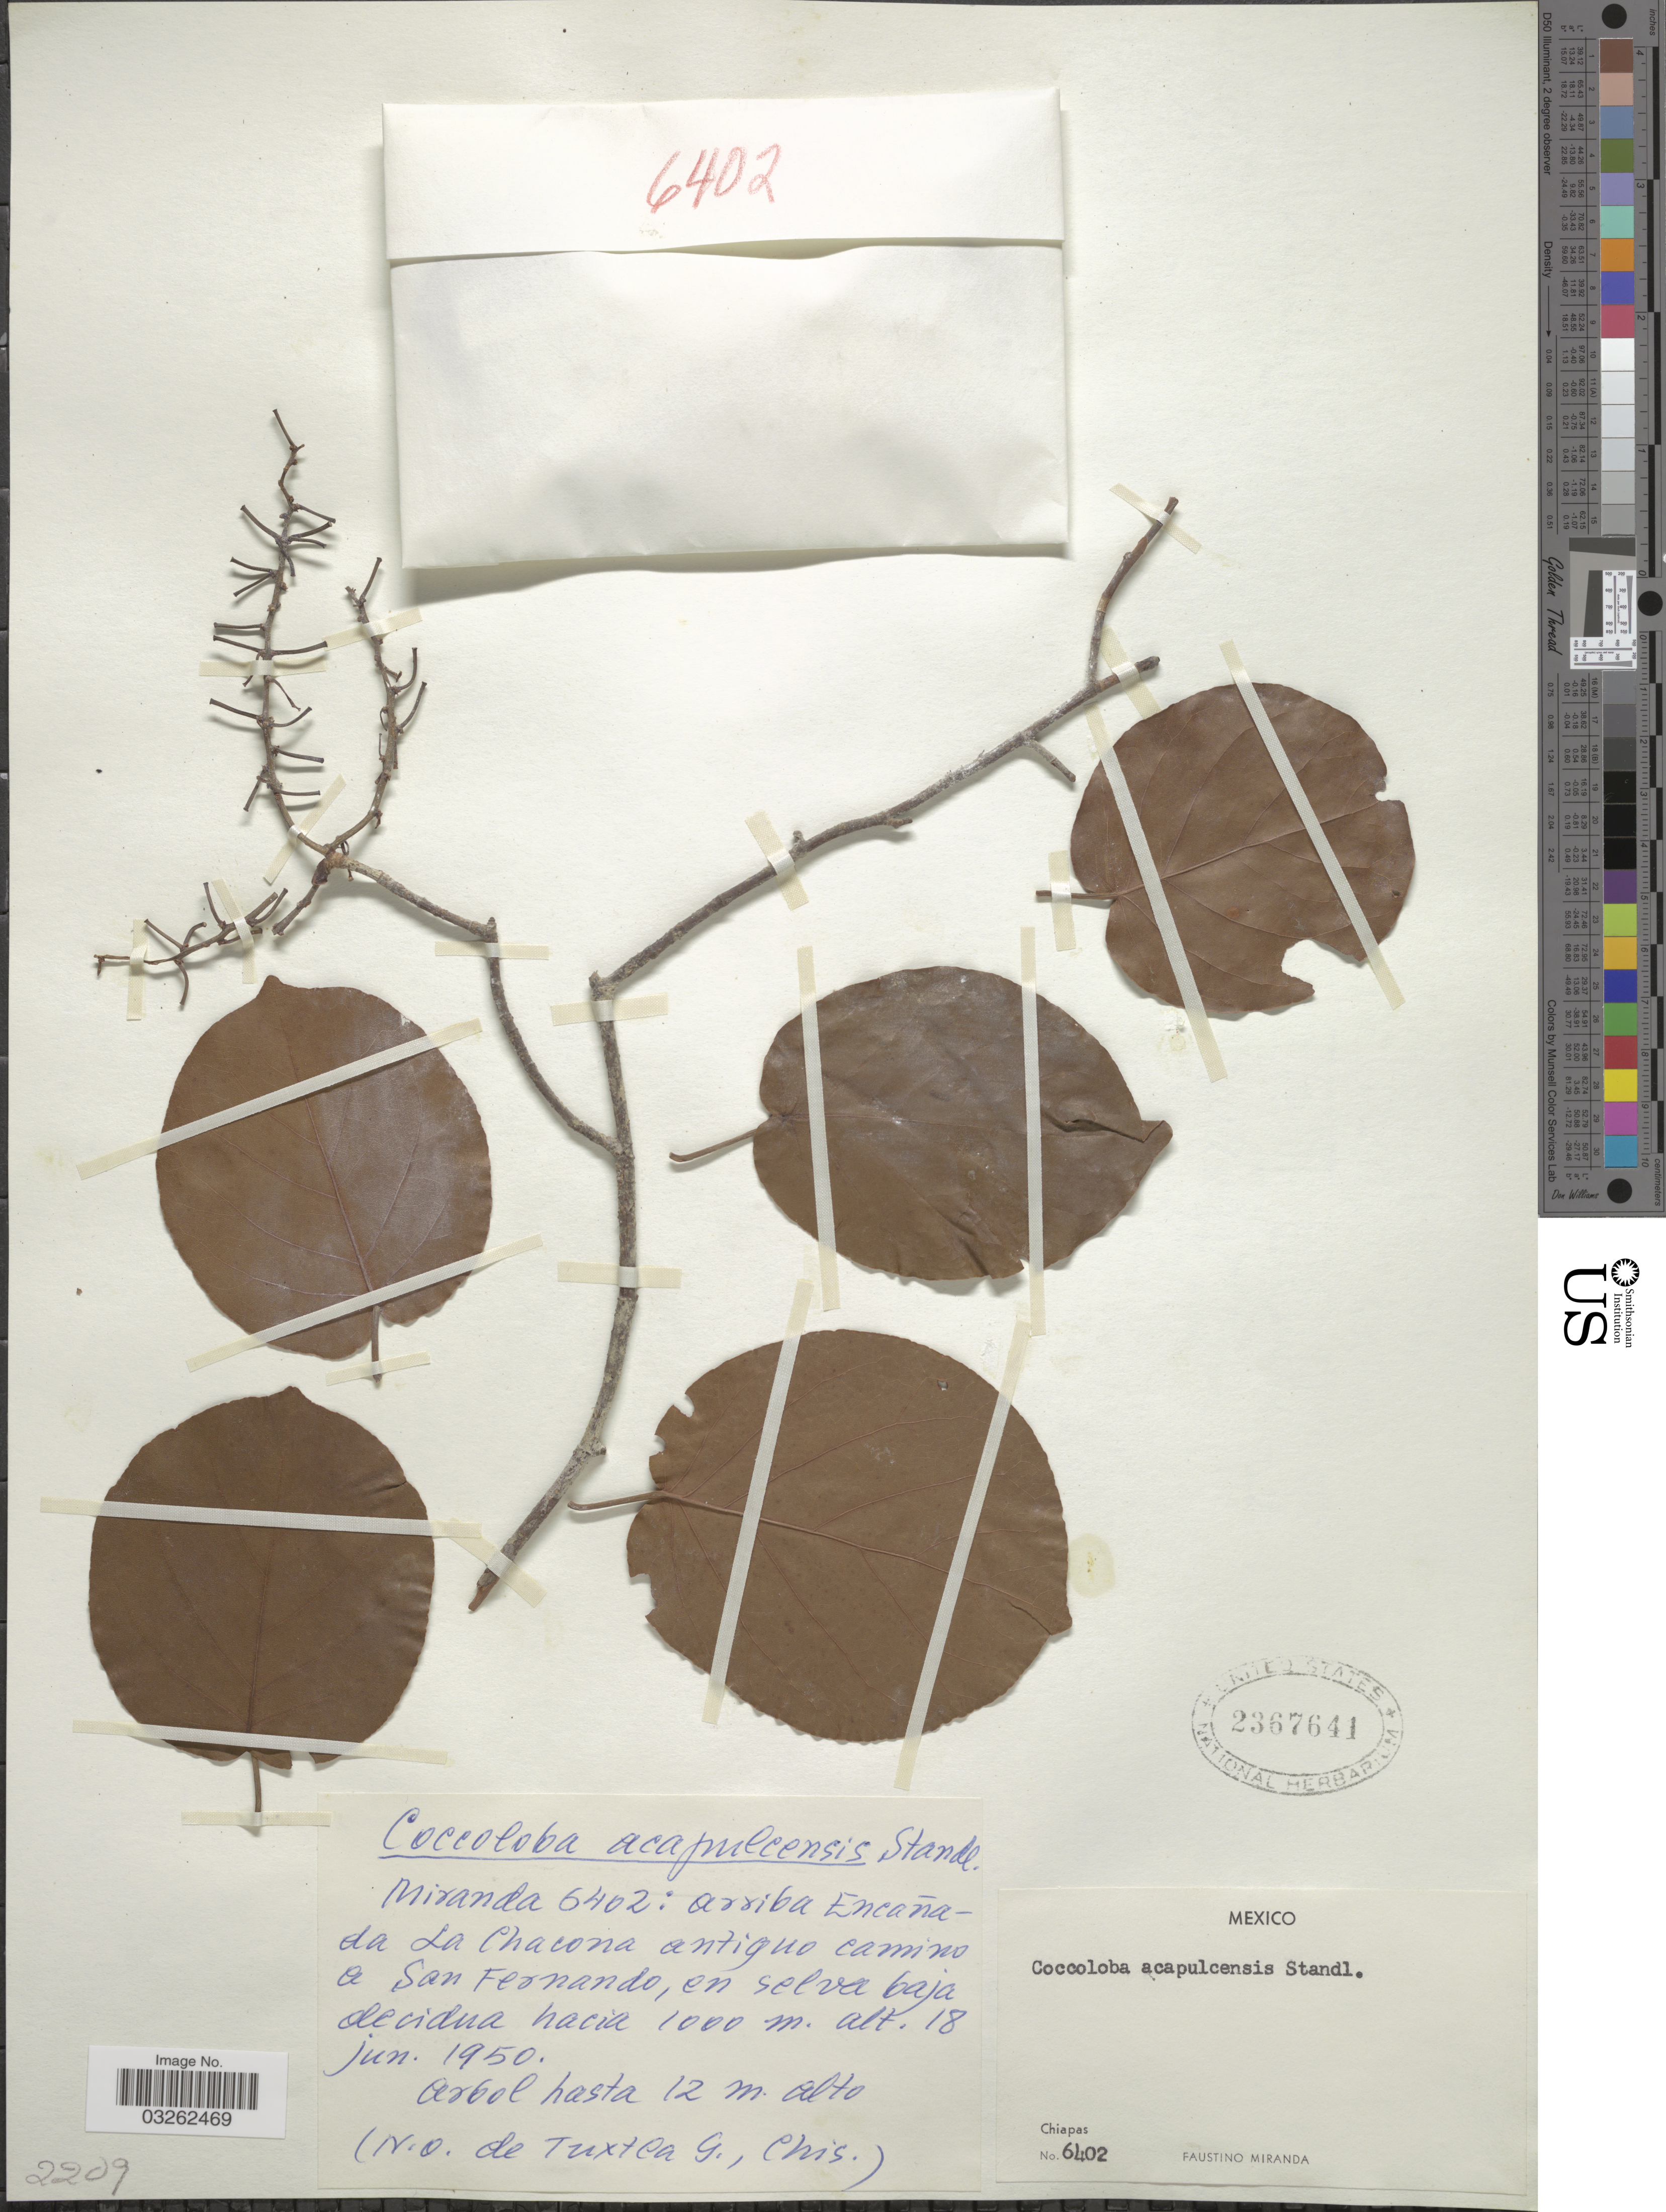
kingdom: Plantae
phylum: Tracheophyta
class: Magnoliopsida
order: Caryophyllales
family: Polygonaceae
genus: Coccoloba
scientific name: Coccoloba acapulcensis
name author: Standl.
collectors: F. Miranda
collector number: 6402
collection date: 1950-06-18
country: Mexico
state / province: Chiapas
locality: Arriba Encañada La Chacone antiguo camino a San Fernando, en selva baja decidua hacia. (N.O. de Tuxtla G., Chis).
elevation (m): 1000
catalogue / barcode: US 2367641